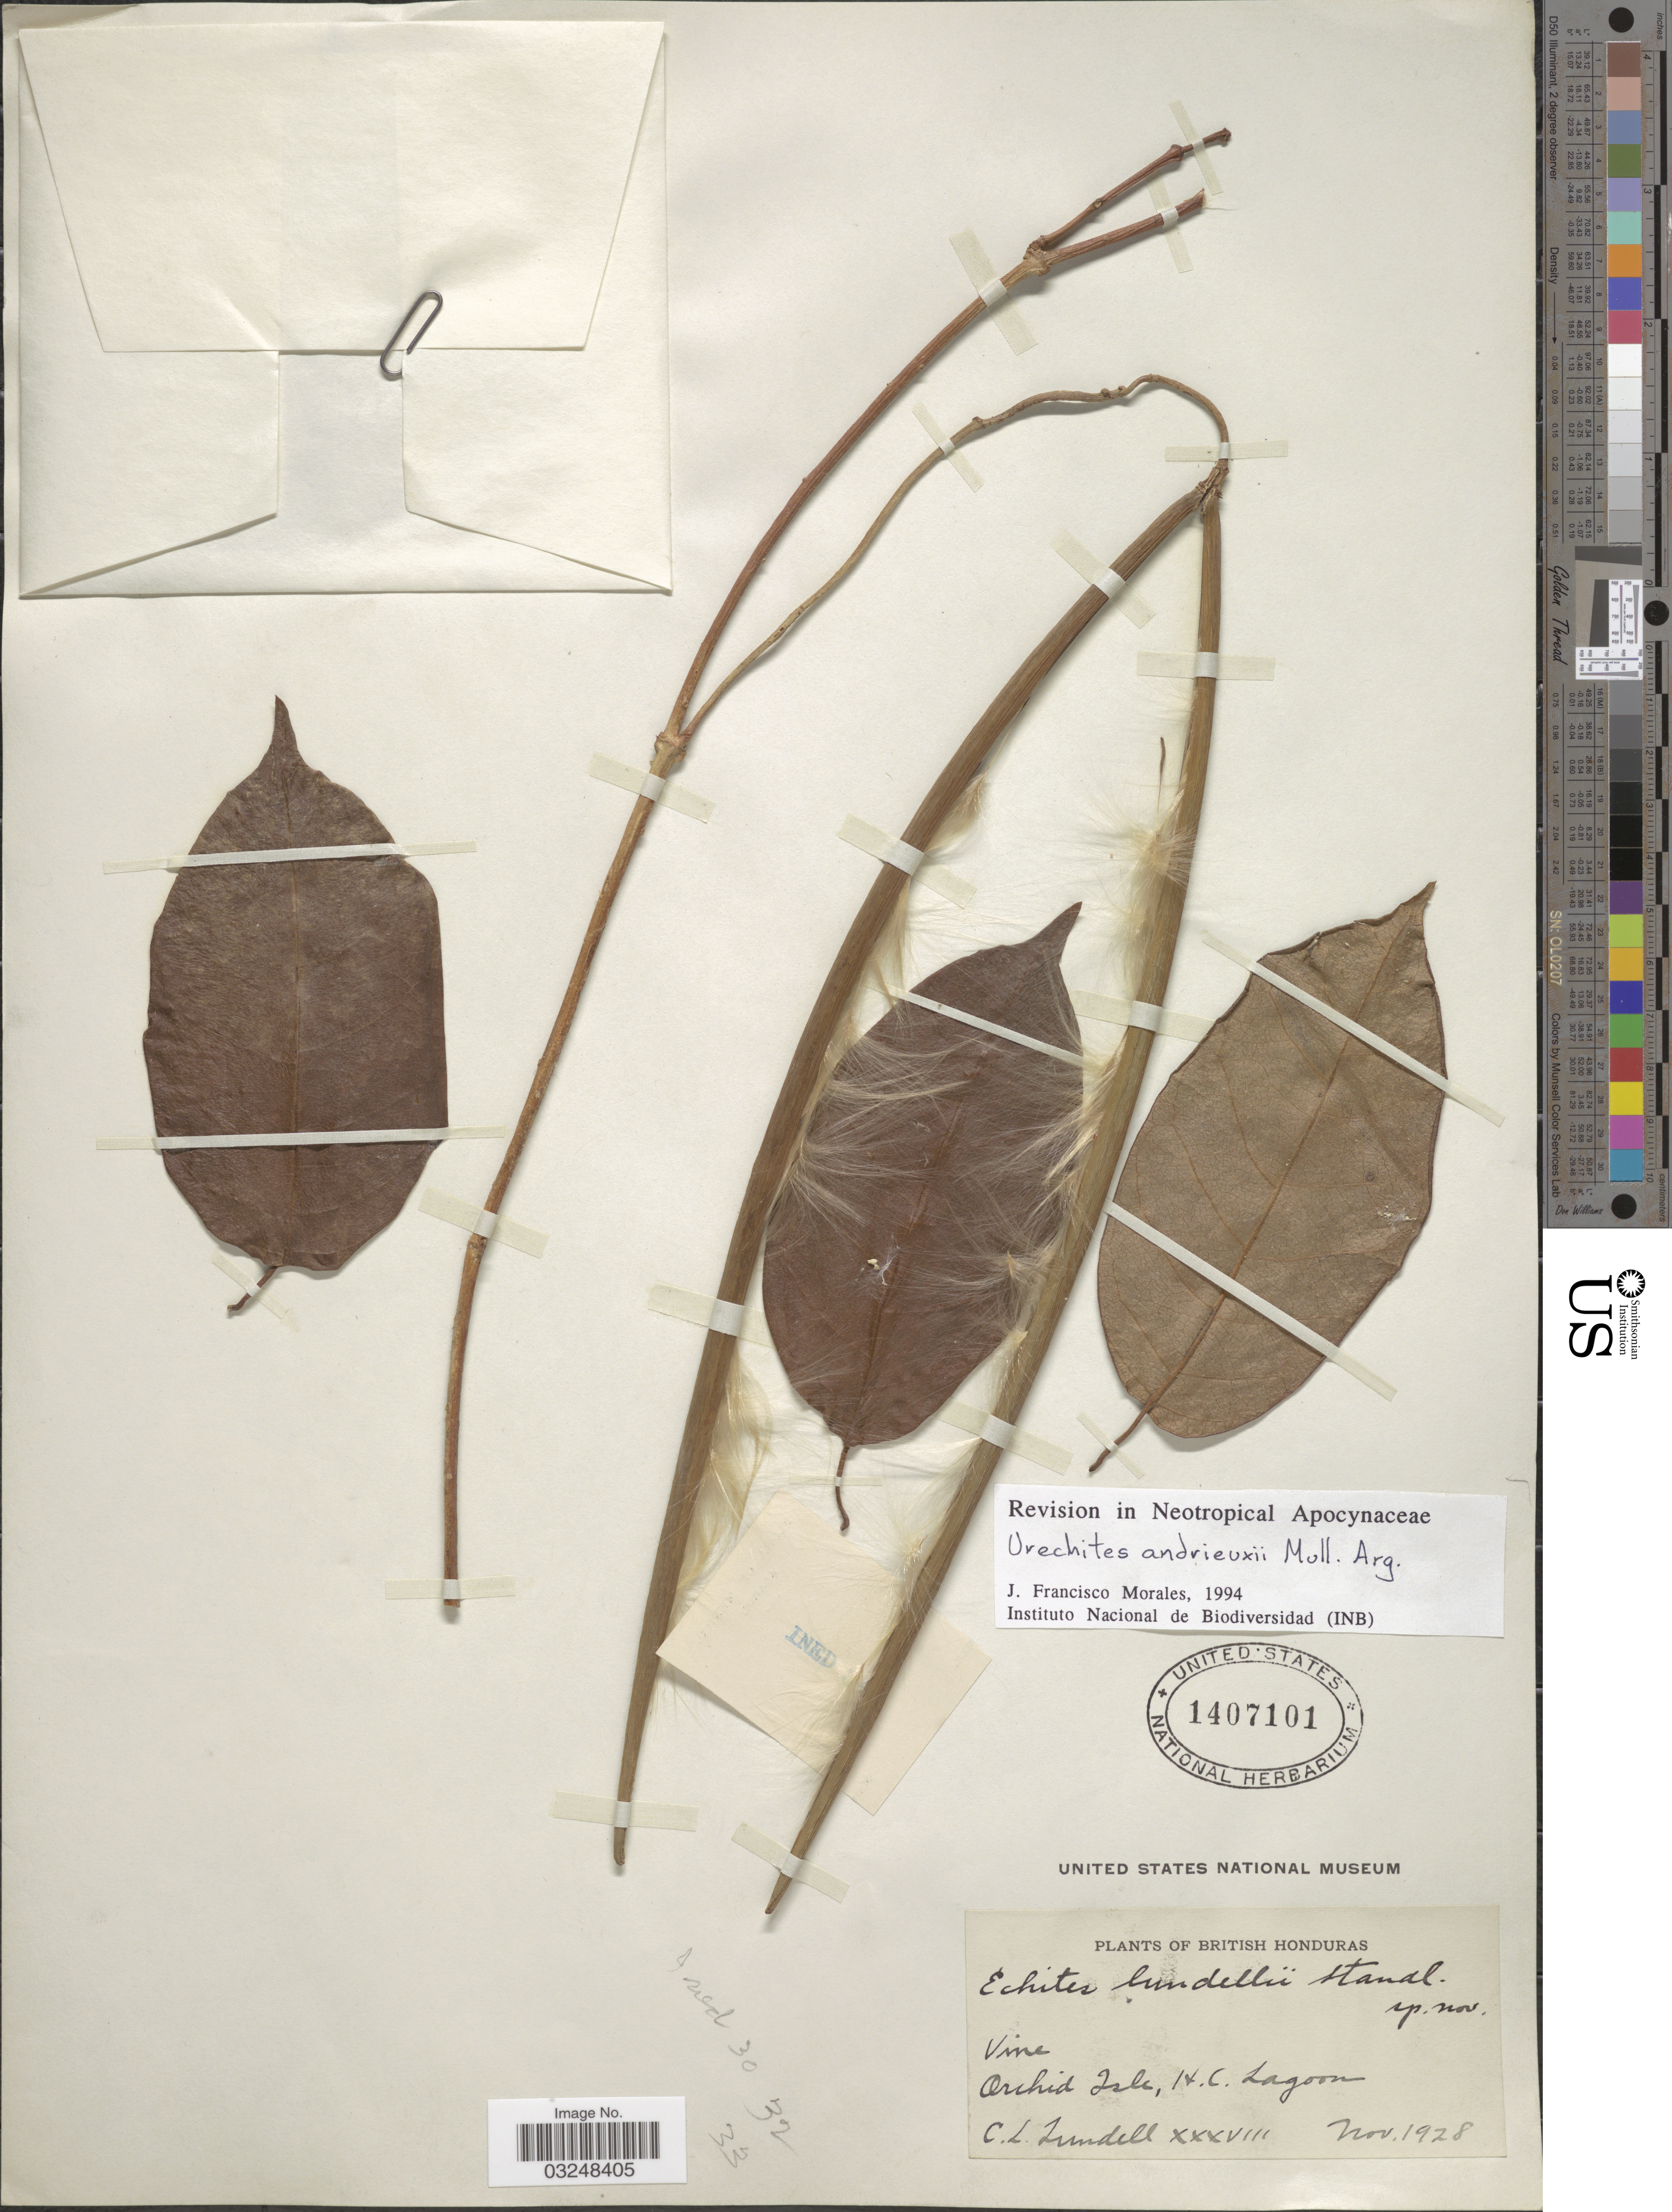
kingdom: Plantae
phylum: Tracheophyta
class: Magnoliopsida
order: Gentianales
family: Apocynaceae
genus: Urechites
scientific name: Urechites andrieuxii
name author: Müll. Arg.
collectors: C. L. Lundell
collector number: XXXVIII ?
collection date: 1928-11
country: Belize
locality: British Honduras. Archid Isle, H. C. Lagoon.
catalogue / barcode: US 1407101